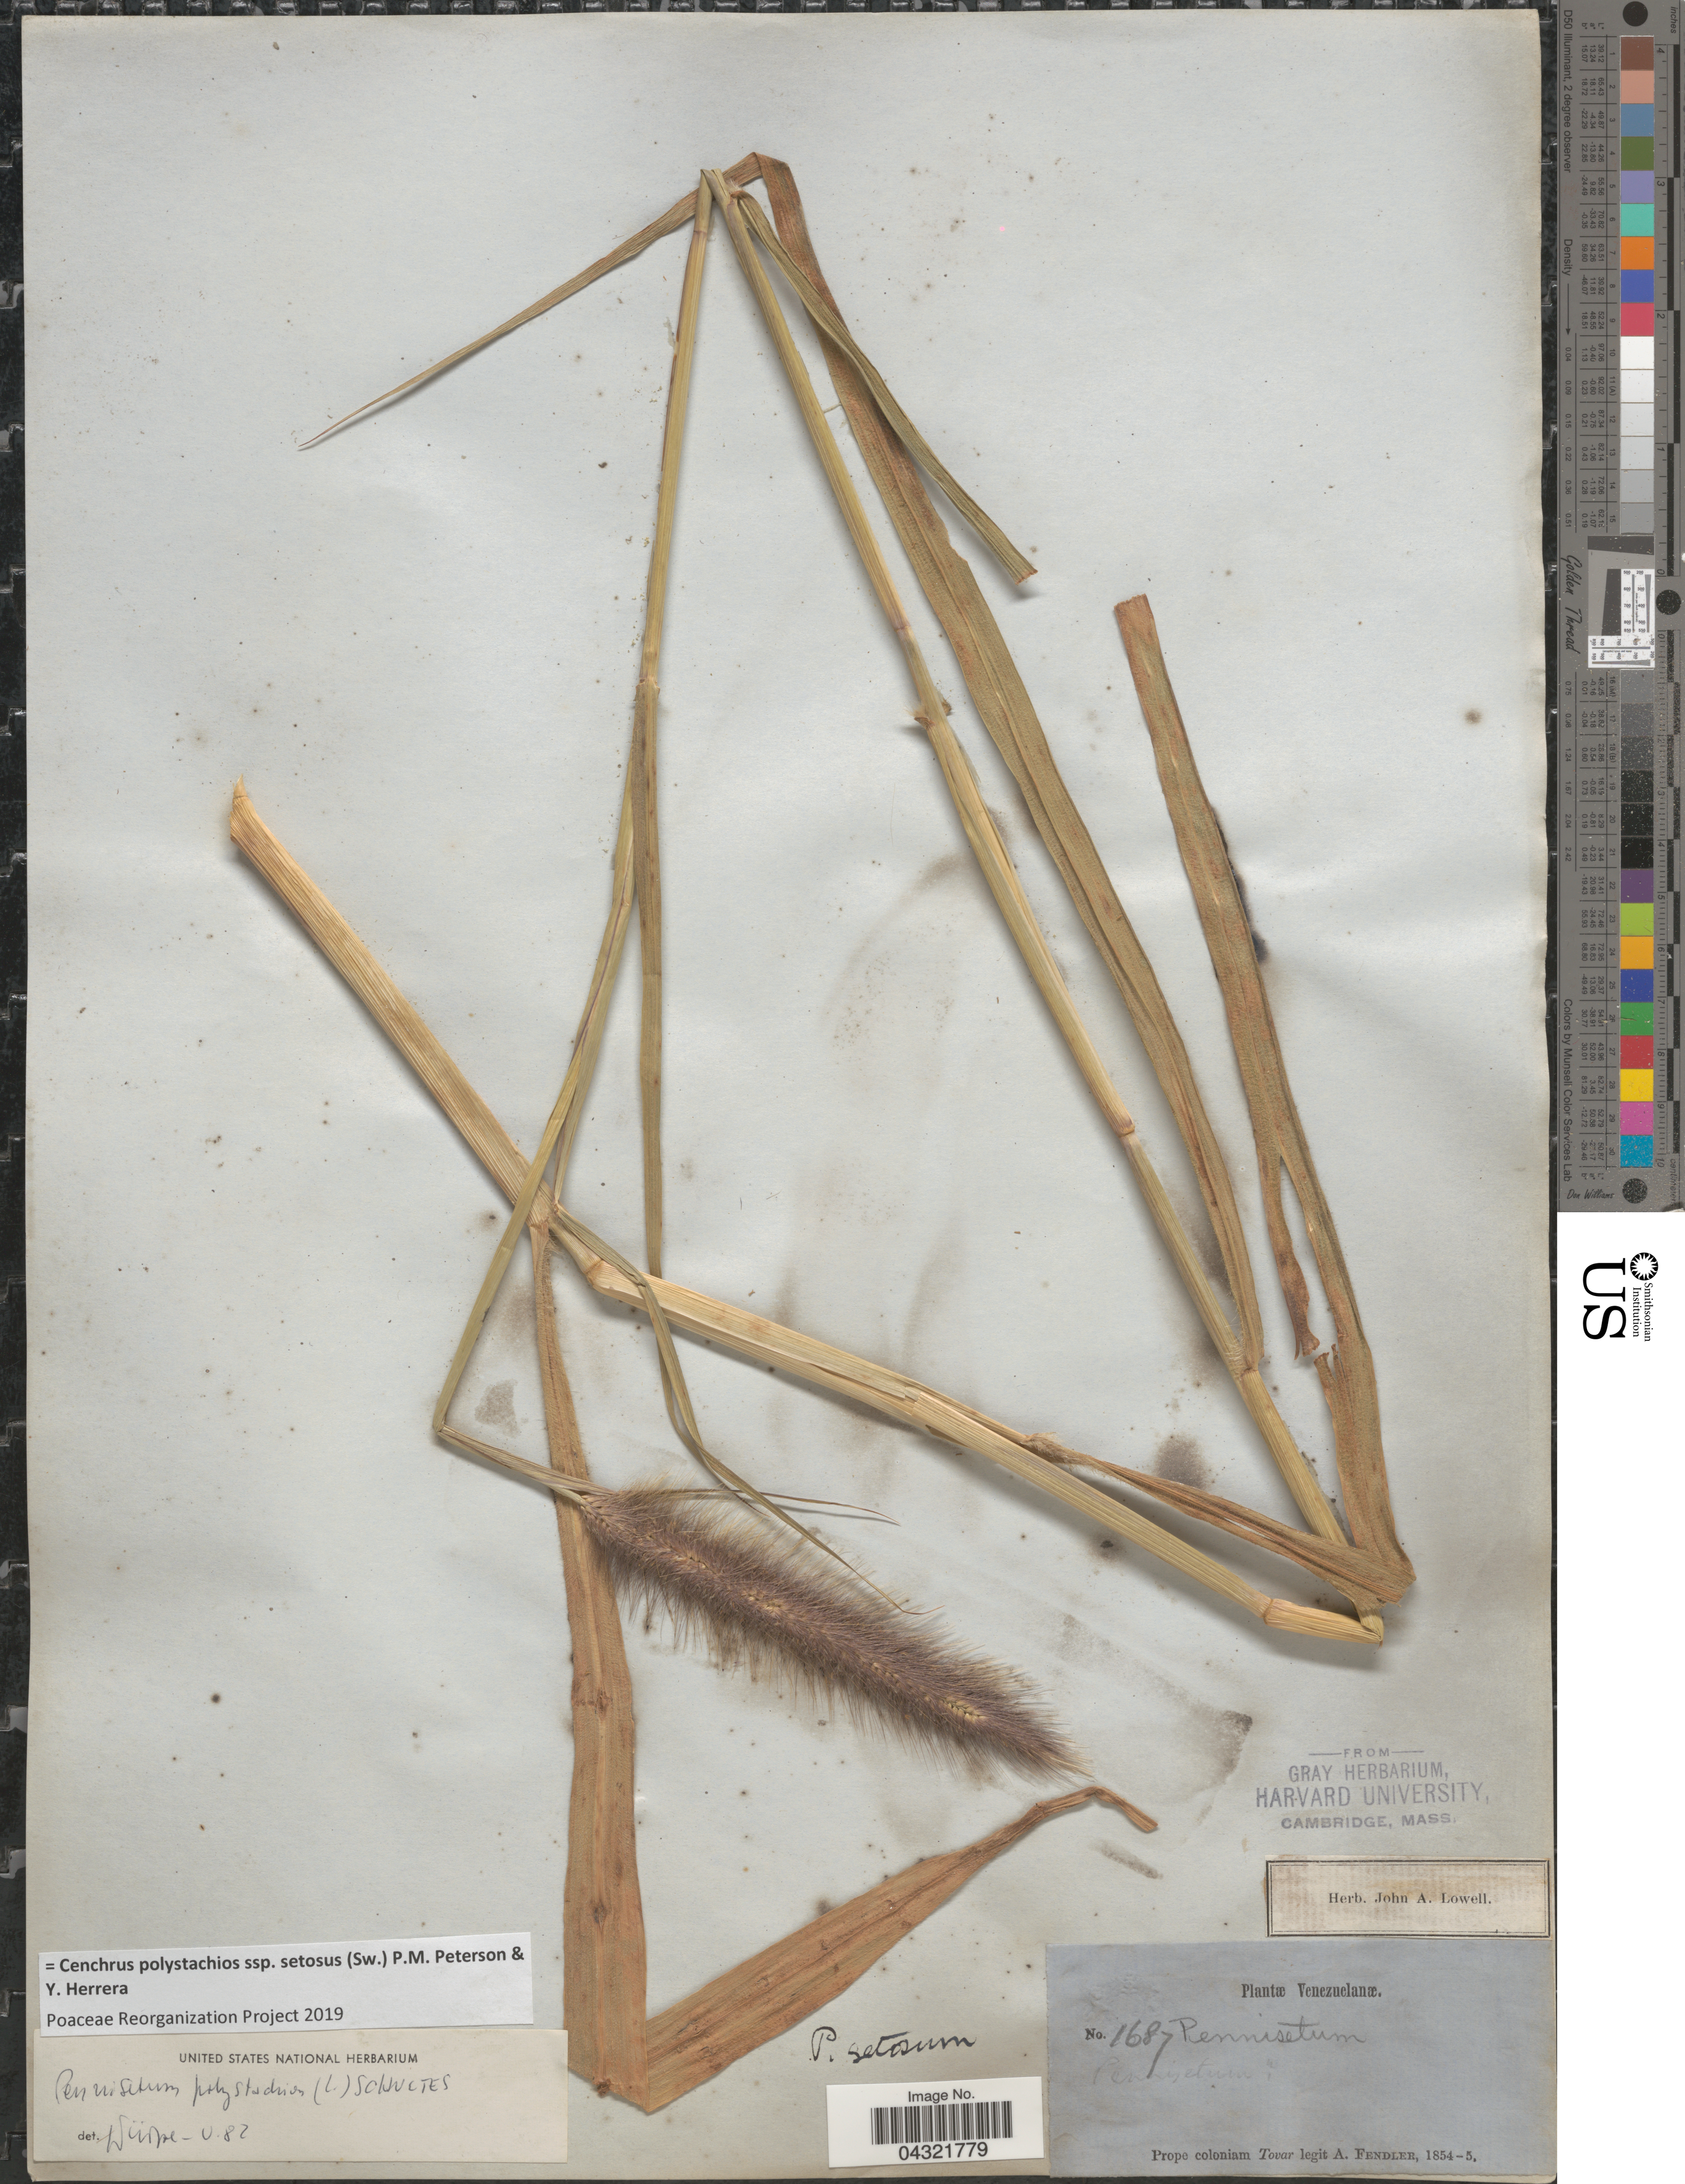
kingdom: Plantae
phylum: Tracheophyta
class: Liliopsida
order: Poales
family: Poaceae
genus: Cenchrus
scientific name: Cenchrus polystachios subsp. setosus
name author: (Sw.) P.M. Peterson & Y. Herrera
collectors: A. Fendler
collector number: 1687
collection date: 1854/1855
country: Venezuela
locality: Prope coloniam Tovar.